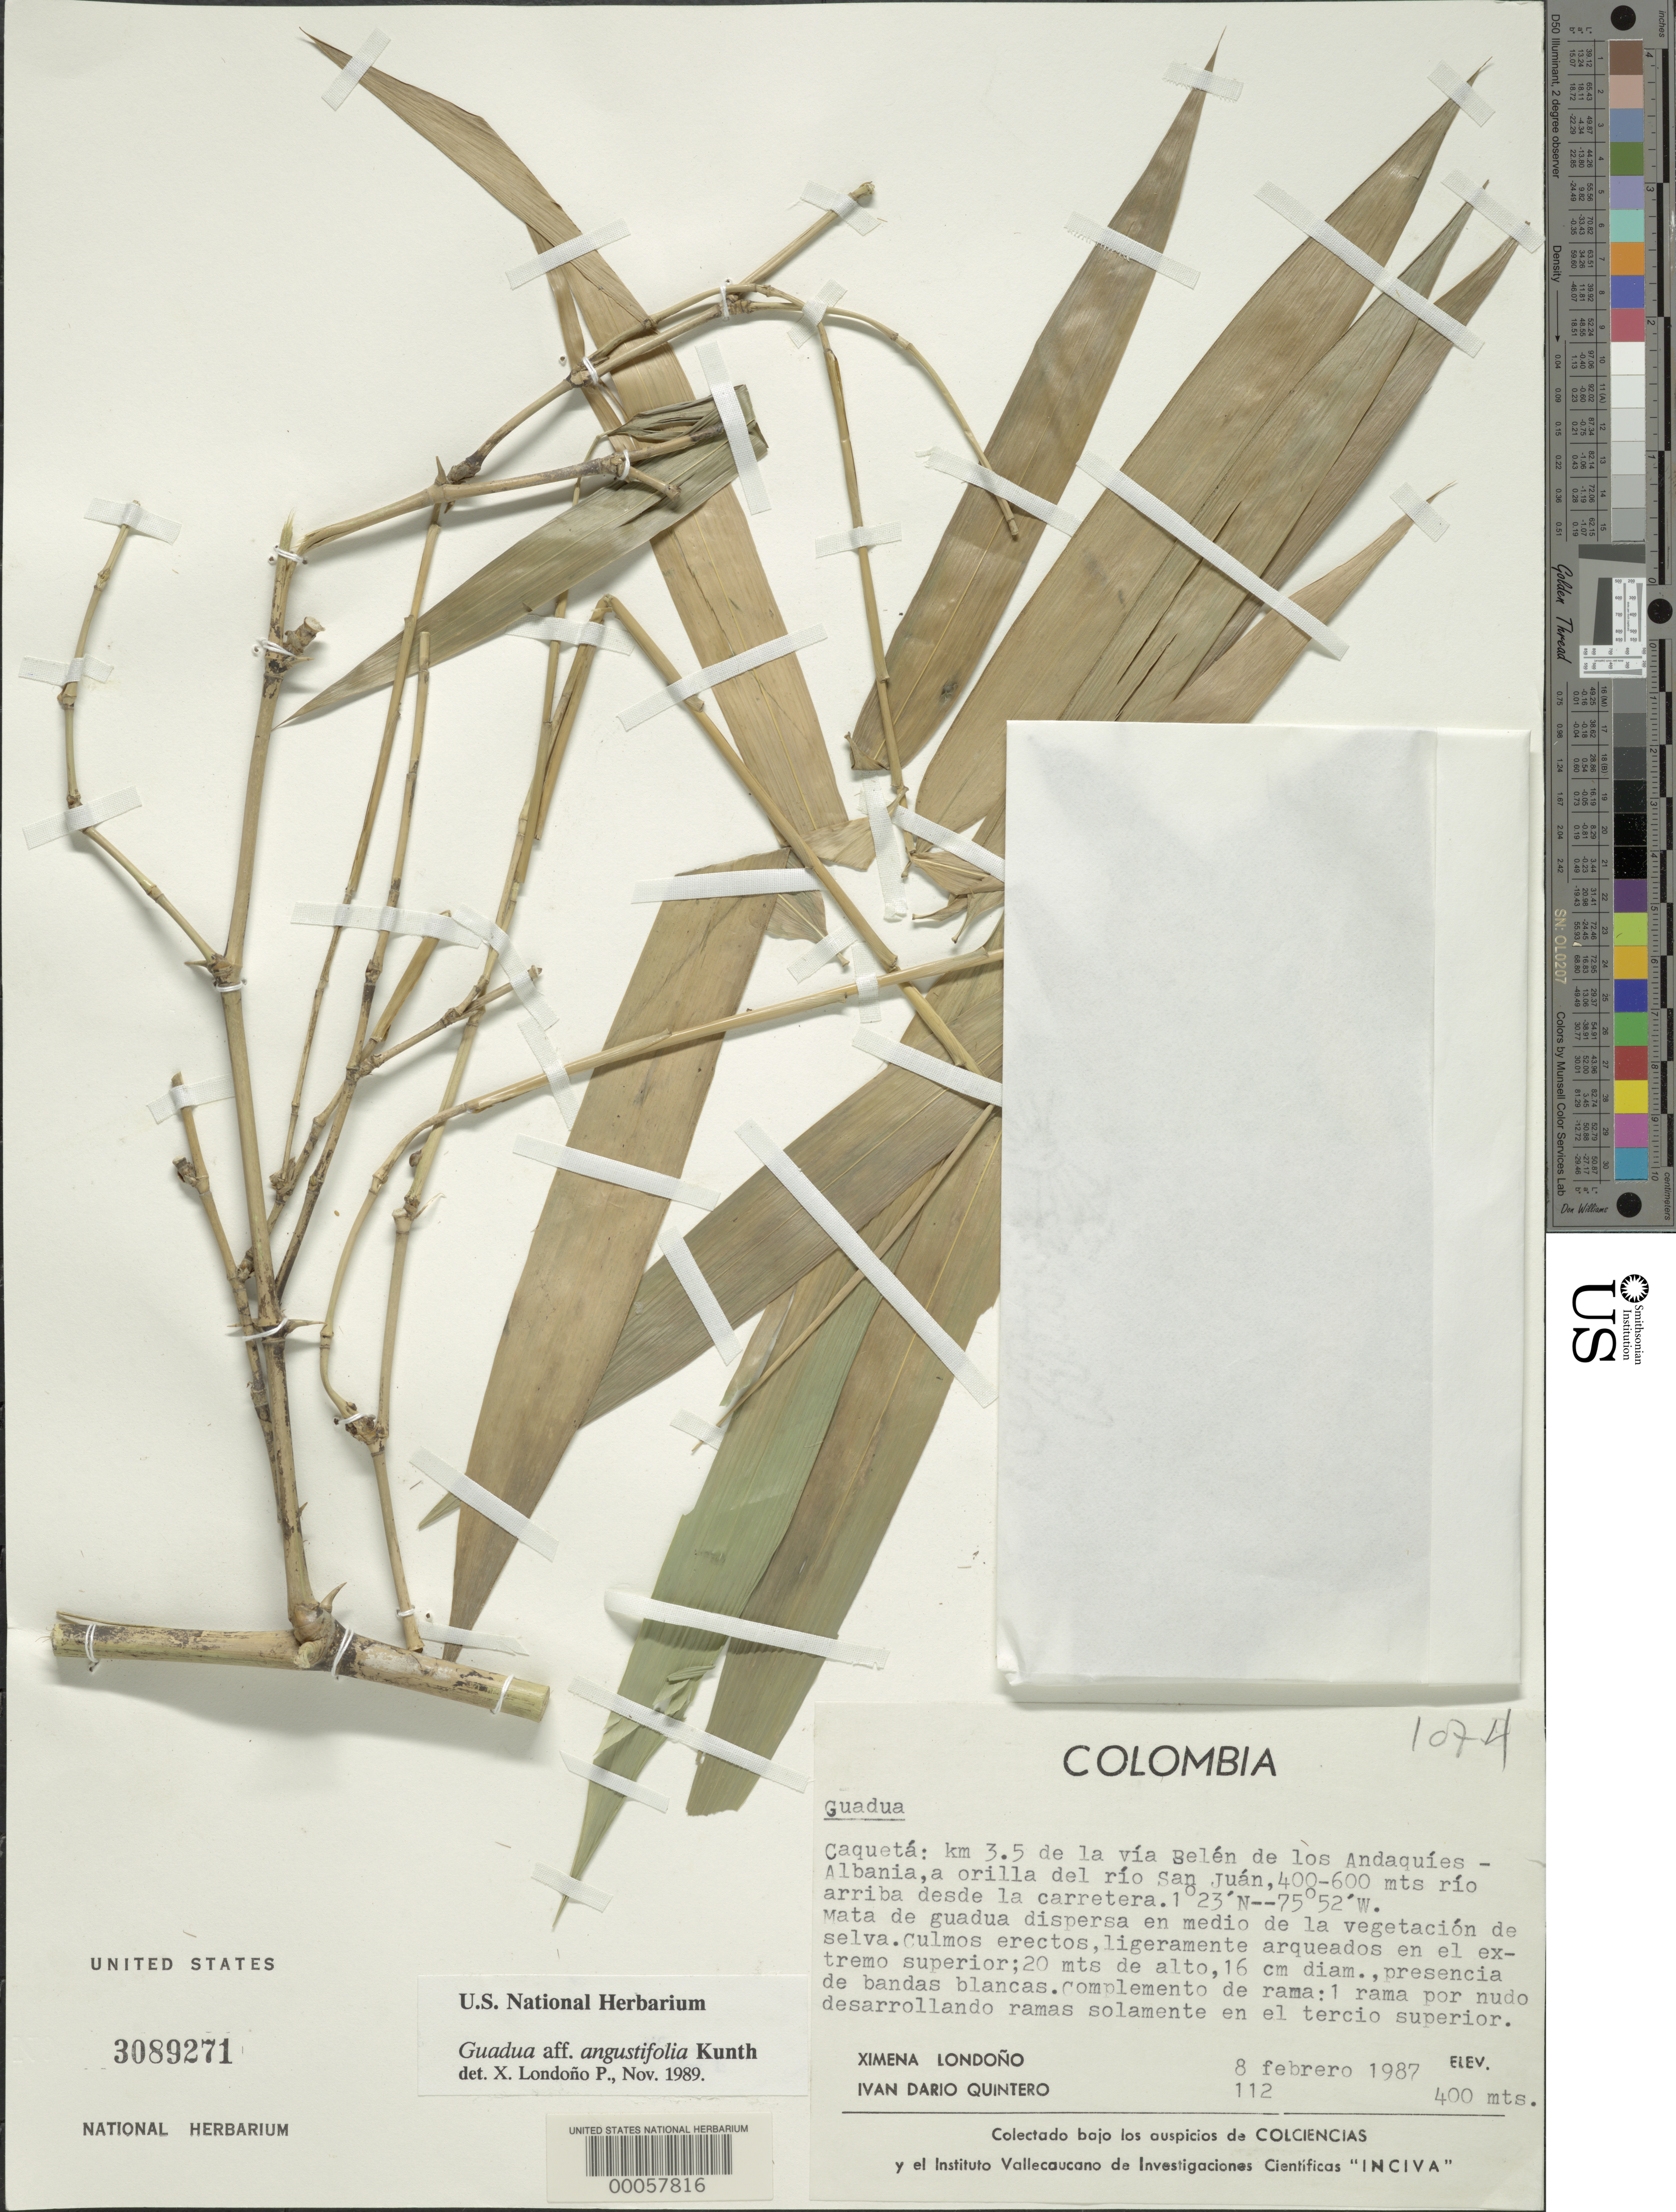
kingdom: Plantae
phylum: Tracheophyta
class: Liliopsida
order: Poales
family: Poaceae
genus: Guadua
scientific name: Guadua angustifolia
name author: Kunth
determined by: Londoño, X., (TULV), Jardin Botanico "Juan Maria Cespedes"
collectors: X. Londoño & I. Quintero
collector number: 112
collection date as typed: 08 Feb 1987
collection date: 1987-02-08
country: Colombia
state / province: Caquetá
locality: Km 3.5 of the Belem de los Andaquies-Albania road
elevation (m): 400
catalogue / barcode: US 3089271